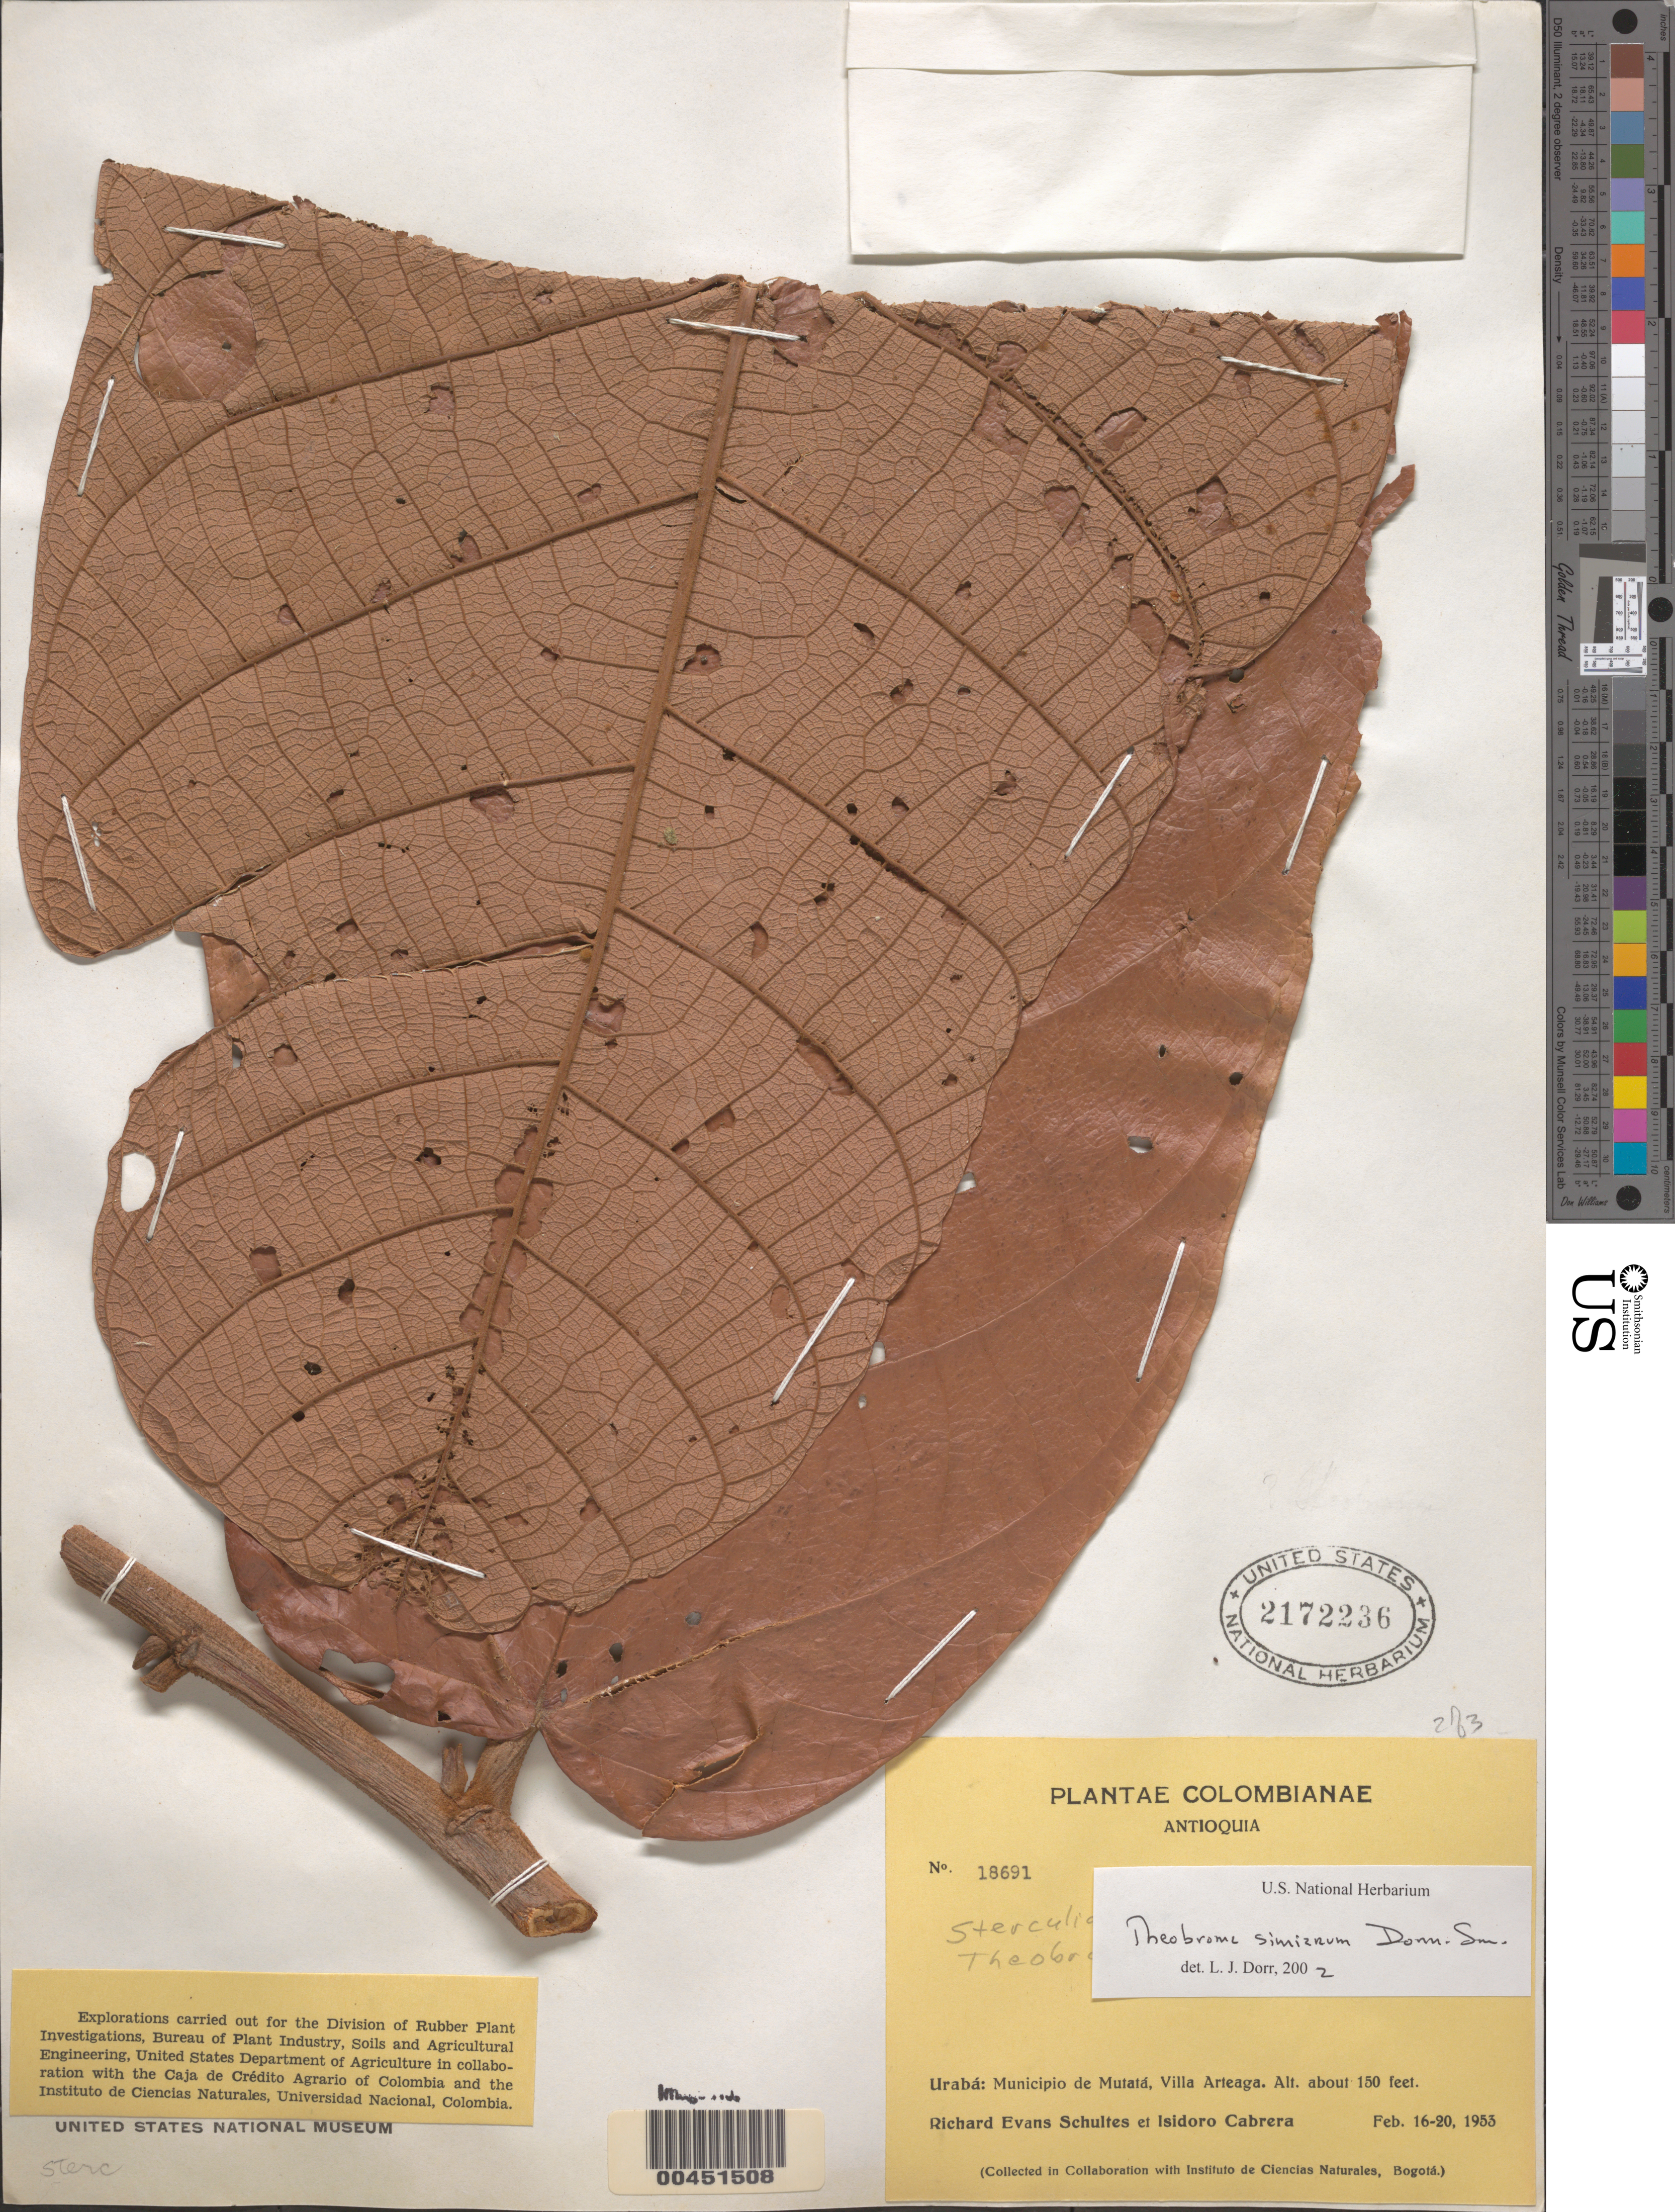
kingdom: Plantae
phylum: Tracheophyta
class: Magnoliopsida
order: Malvales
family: Malvaceae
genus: Theobroma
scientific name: Theobroma simiarum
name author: Donn. Sm.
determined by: Dorr, L. J., (BOT), Smithsonian Institution - National Museum of Natural History (UNITED STATES)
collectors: R. E. Schultes & I. Cabrera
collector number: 18691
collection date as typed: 16 Feb 1953 to 20 Feb 1953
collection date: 1953-02-16/1953-02-20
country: Colombia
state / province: Antioquia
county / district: Mutatá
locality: Villa Arteaga, Urabá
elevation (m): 46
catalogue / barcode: US 2172236